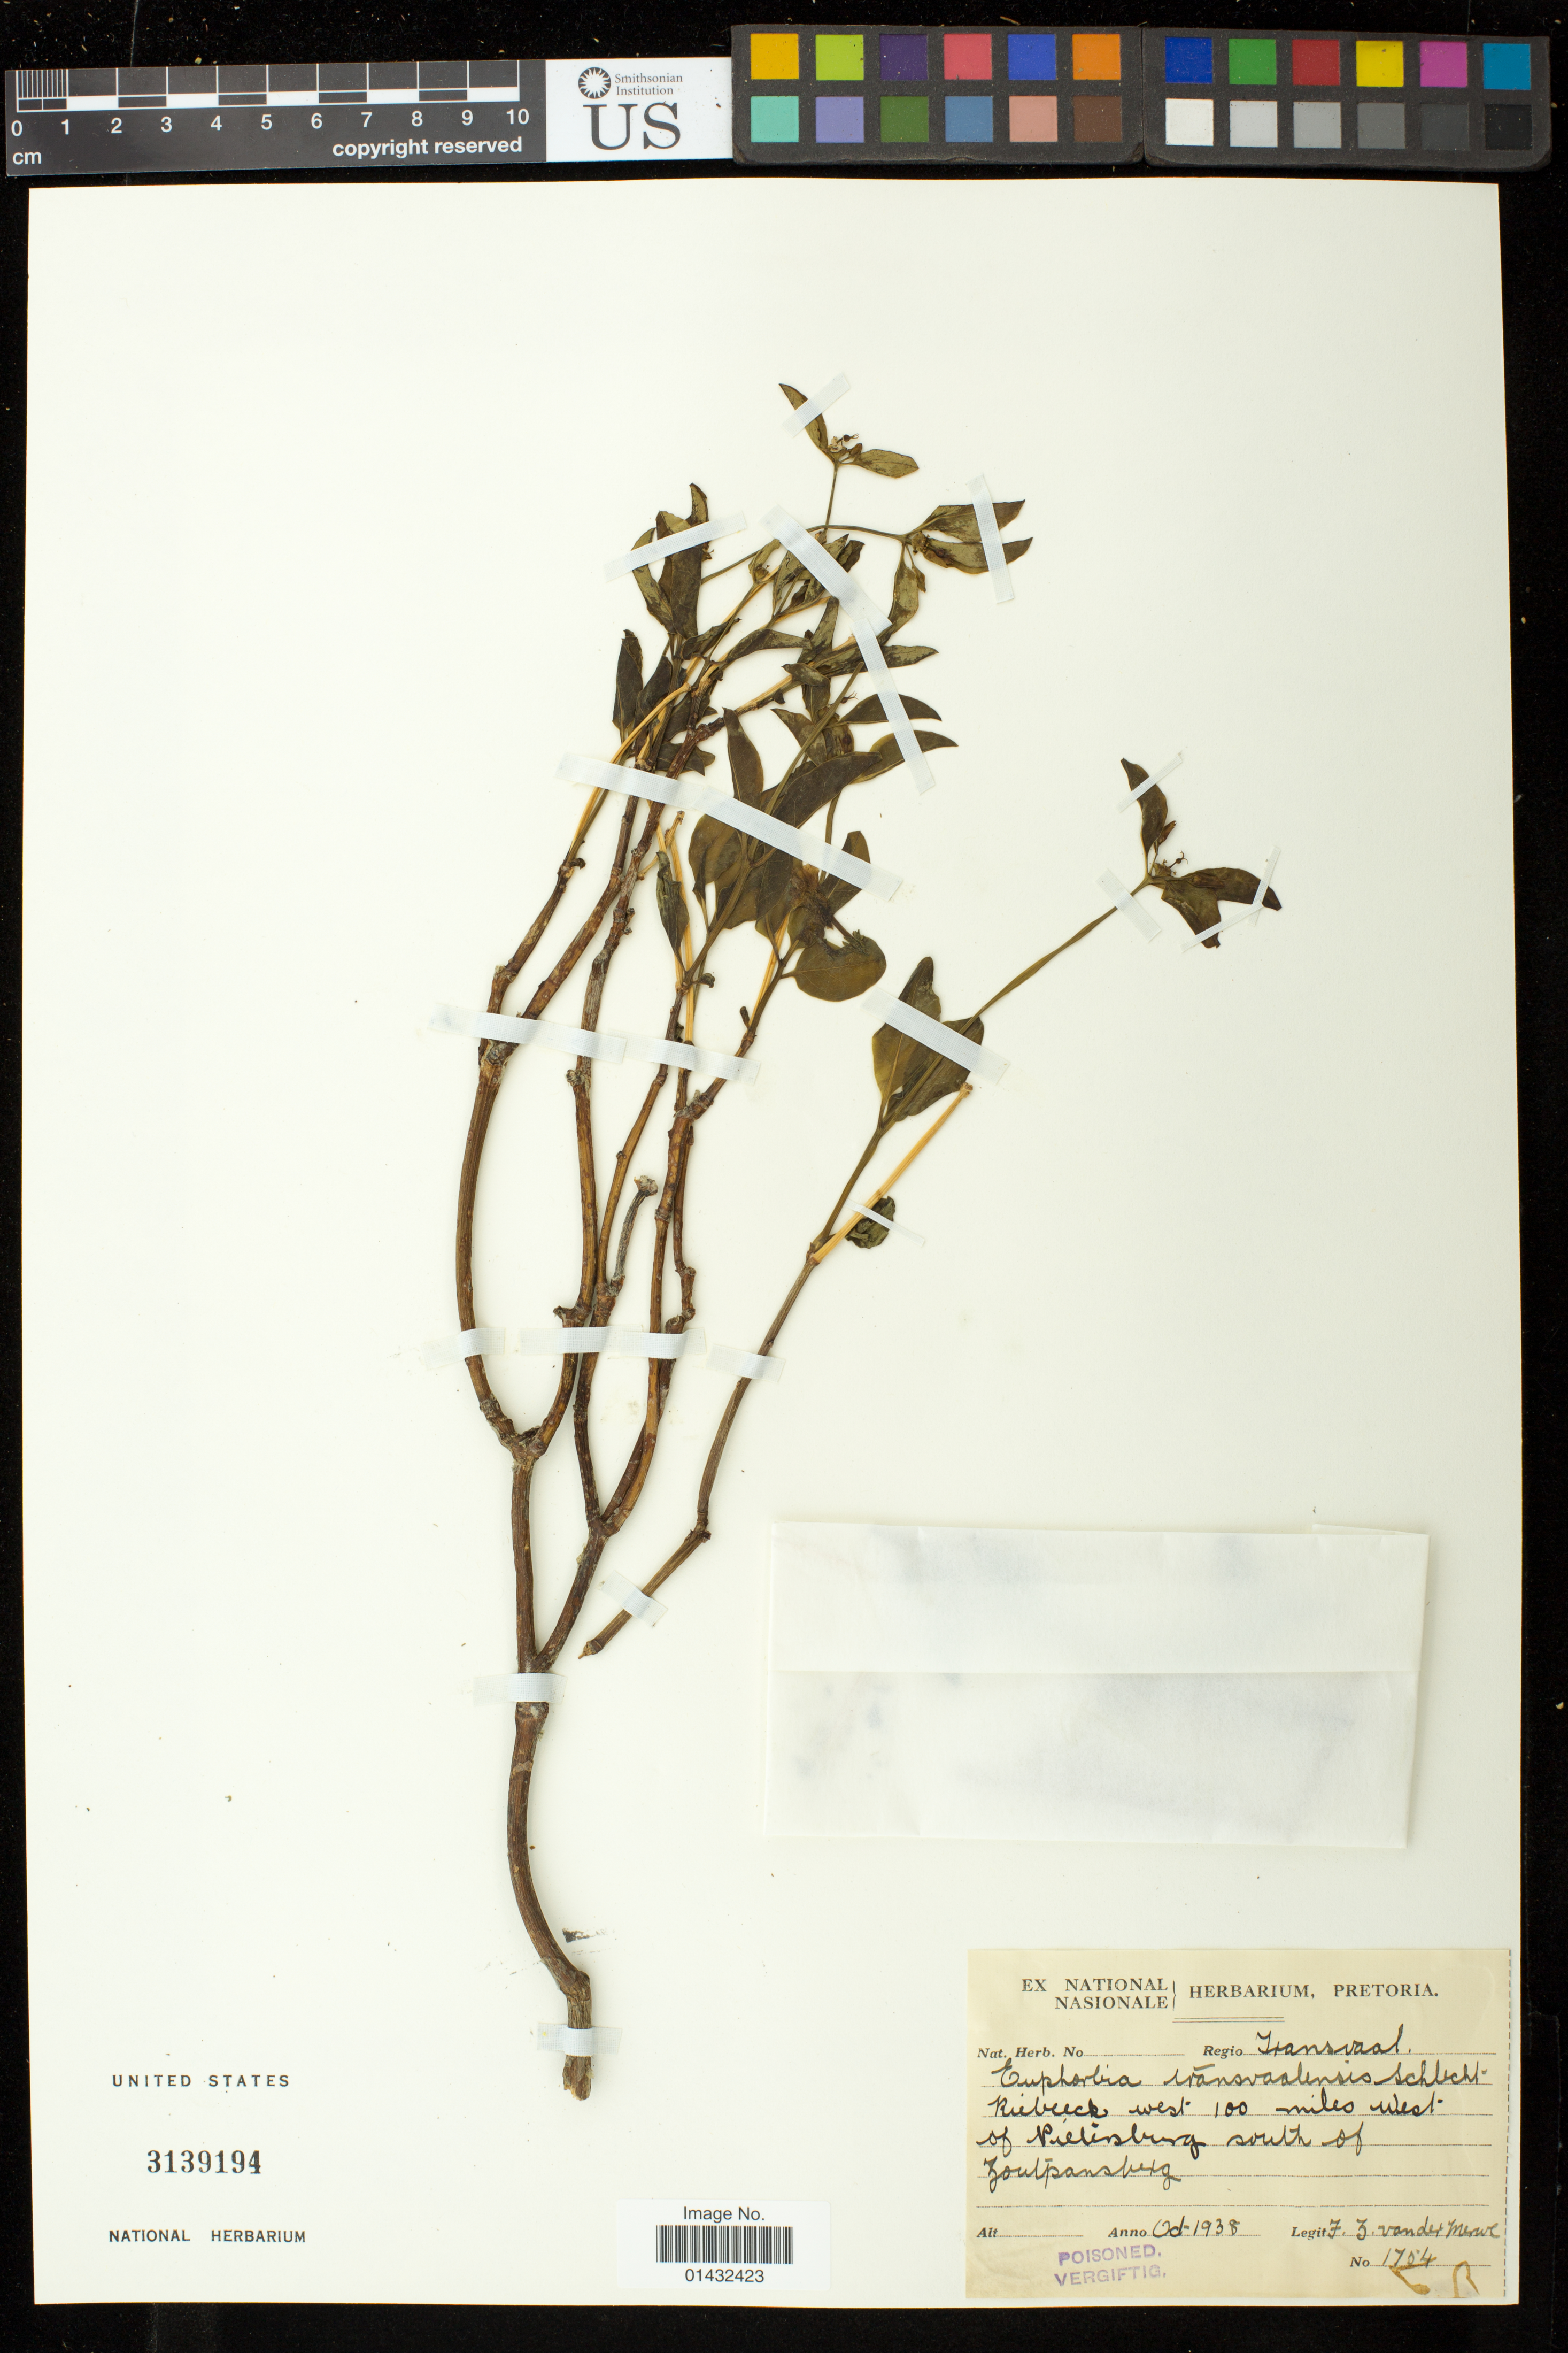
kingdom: Plantae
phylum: Tracheophyta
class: Magnoliopsida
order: Malpighiales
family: Euphorbiaceae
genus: Euphorbia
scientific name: Euphorbia transvaalensis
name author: Schltr.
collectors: F. Van der Merwe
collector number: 1704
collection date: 1938-10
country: South Africa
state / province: Gauteng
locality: Transvaal; Riebeeck west 100 miles west of Vielirsburg south of Zoutpansberg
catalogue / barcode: US 3139194